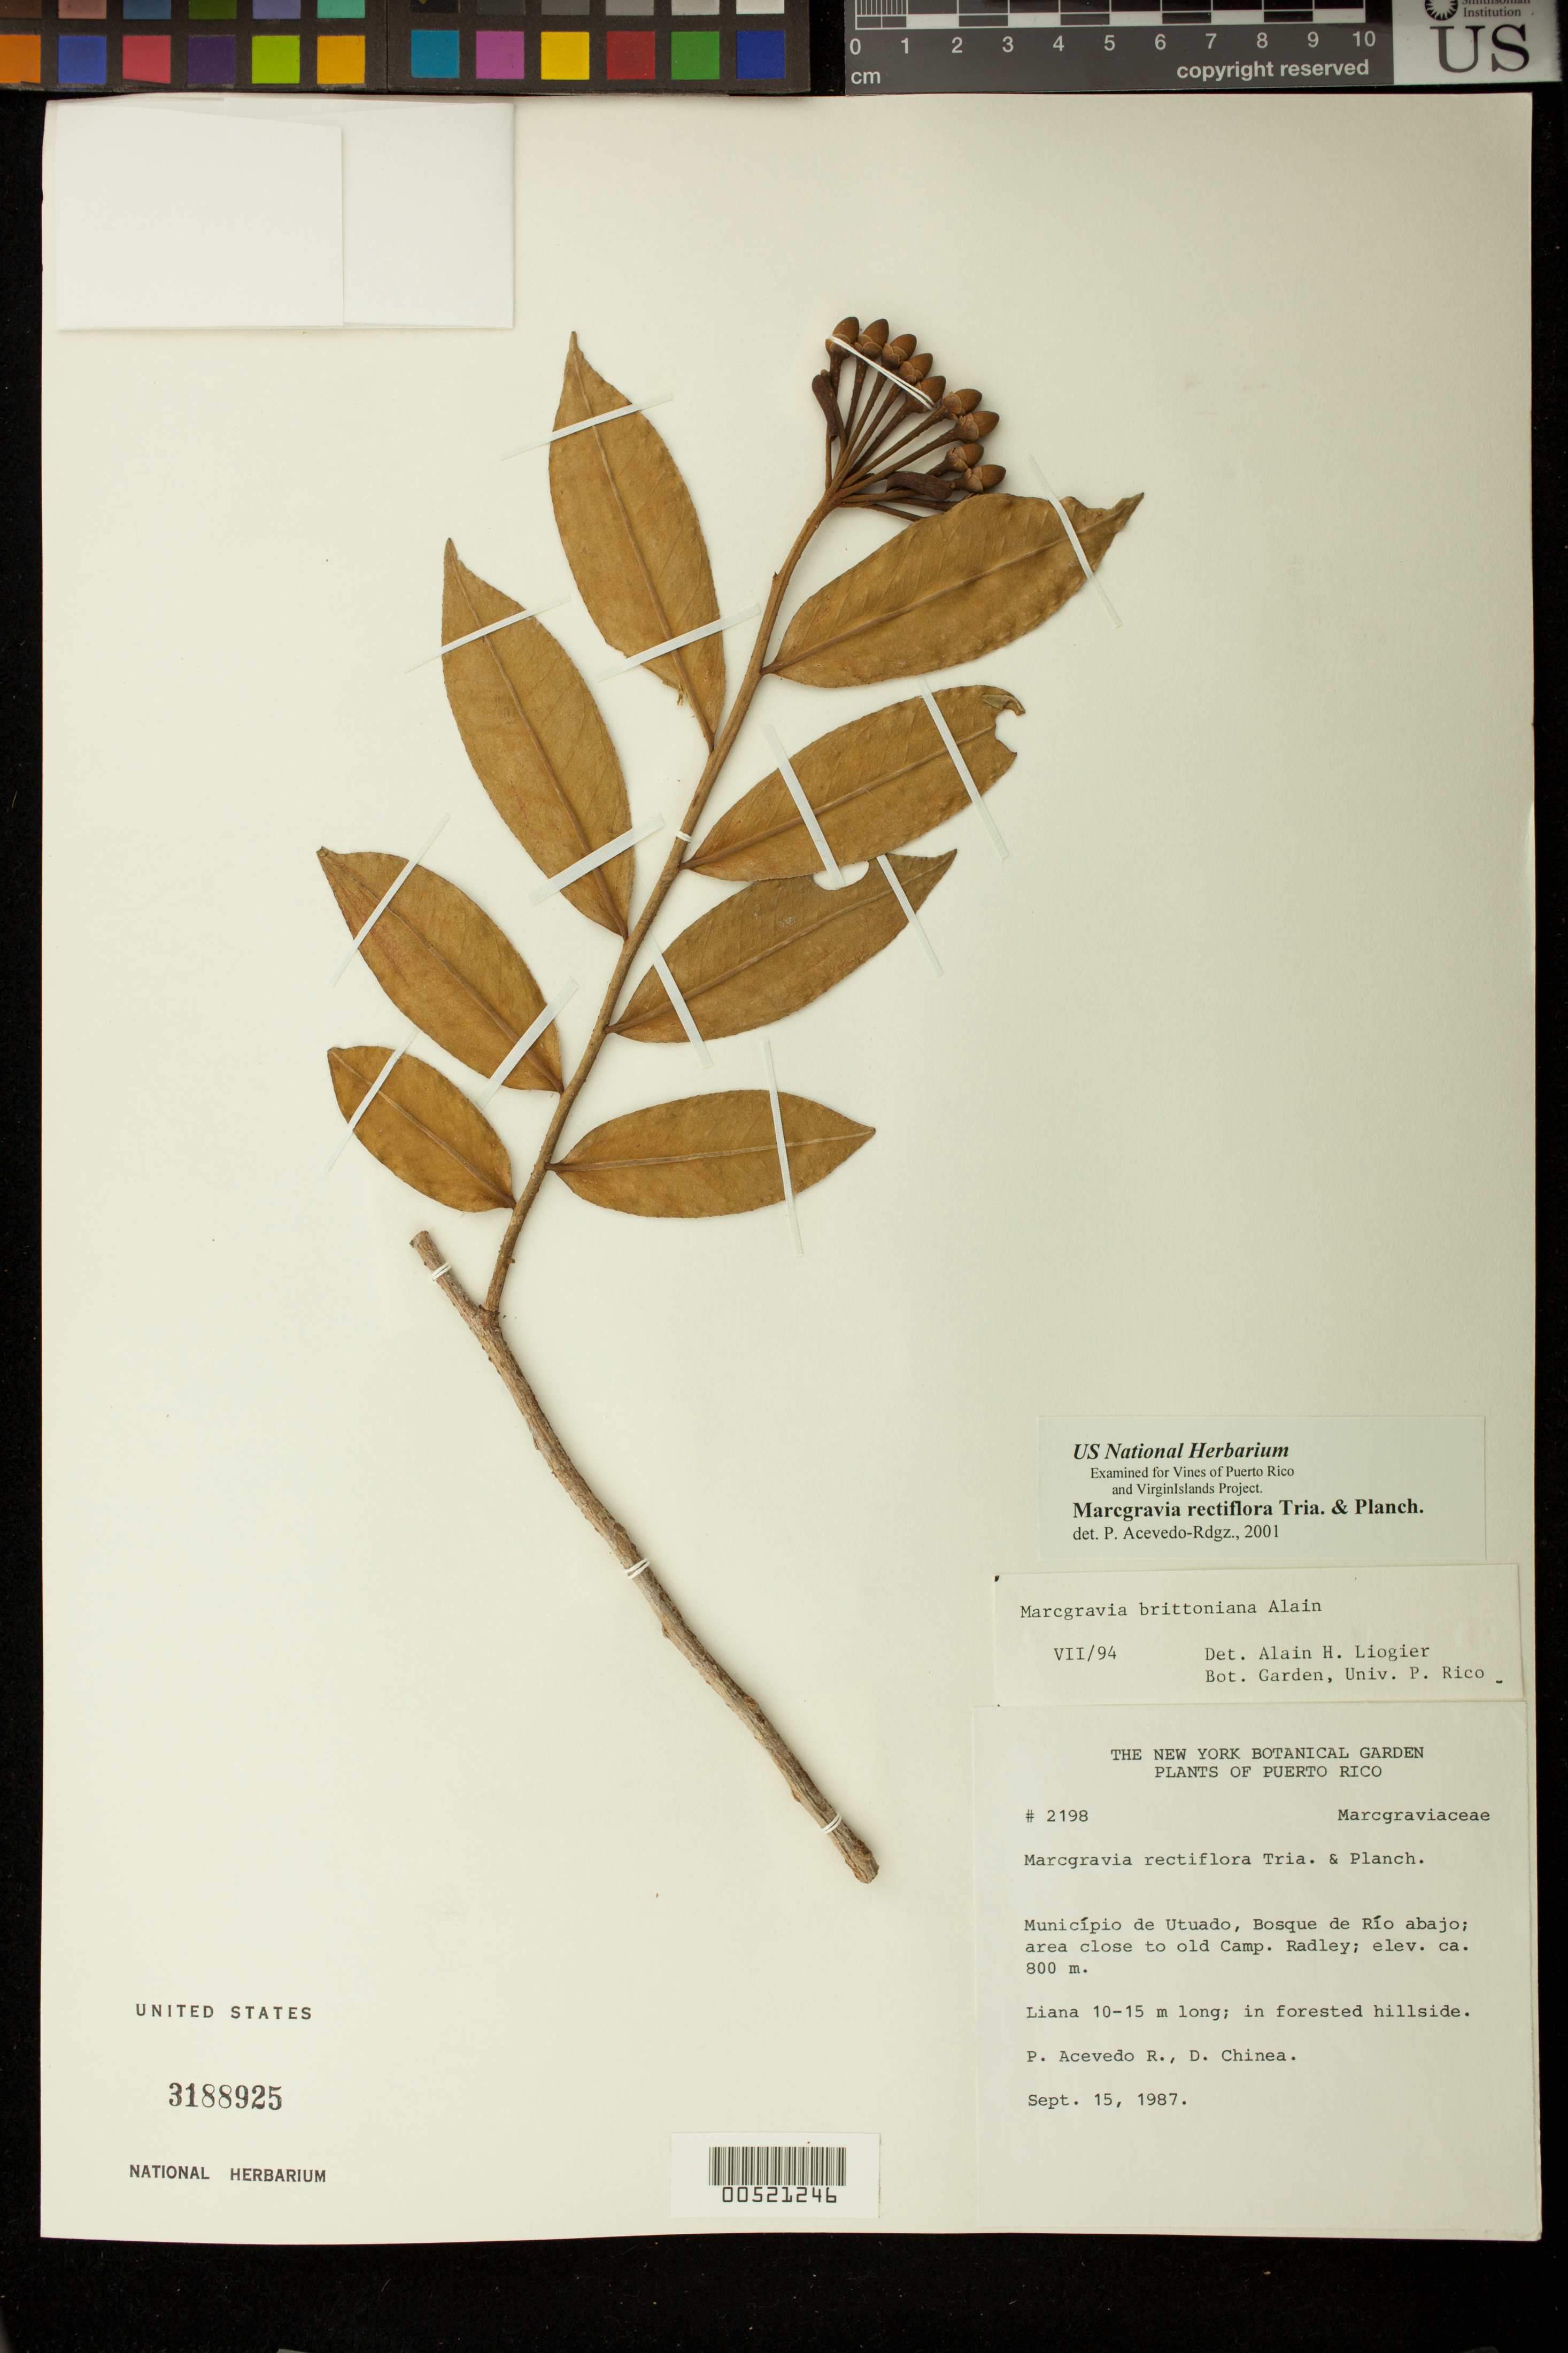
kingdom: Plantae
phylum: Tracheophyta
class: Magnoliopsida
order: Ericales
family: Marcgraviaceae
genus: Marcgravia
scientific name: Marcgravia brittoniana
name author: Alain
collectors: P. Acevedo-Rodr. & D. Chinea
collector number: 2198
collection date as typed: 15 Sep 1987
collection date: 1987-09-15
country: Puerto Rico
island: Puerto Rico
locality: Município de Utuado, Bosque de Río Abajo; area close to old Camp. Radley.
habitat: Forested hillside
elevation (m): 800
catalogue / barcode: US 3188925